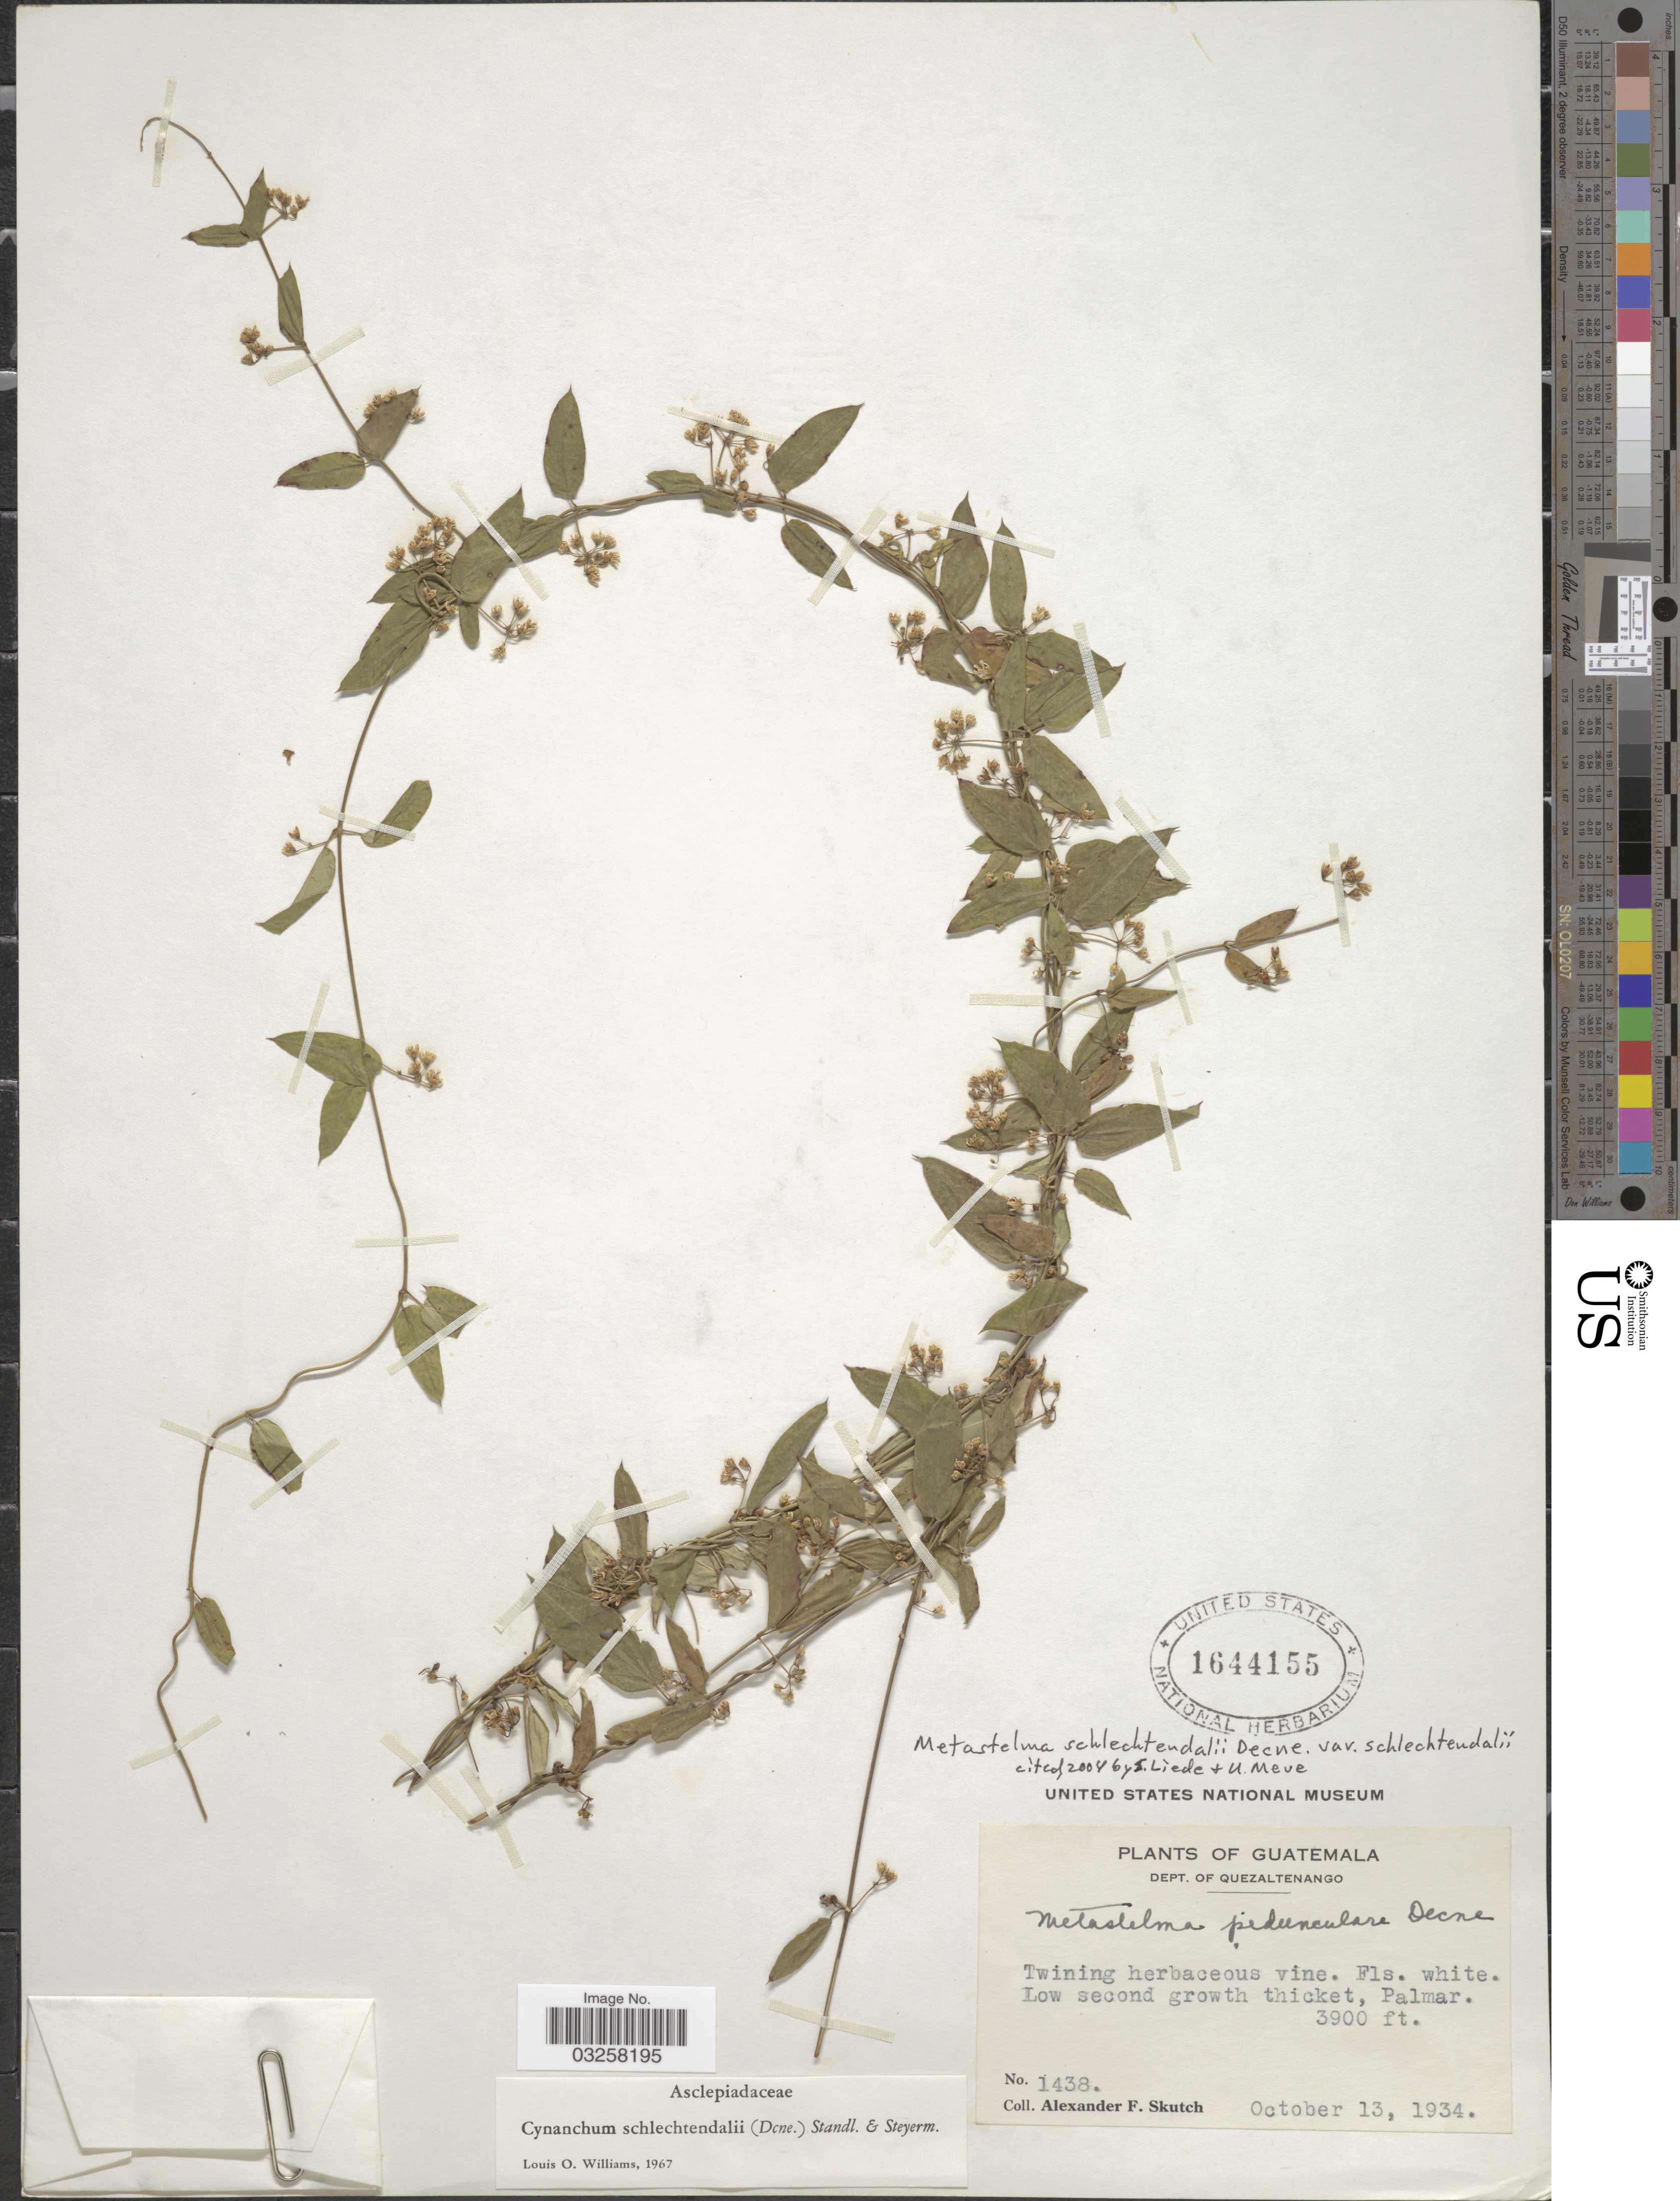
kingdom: Plantae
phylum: Tracheophyta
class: Magnoliopsida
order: Gentianales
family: Apocynaceae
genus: Metastelma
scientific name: Metastelma schlechtendalii var. schlechtendalii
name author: Decne.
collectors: A. F. Skutch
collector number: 1438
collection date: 1934-10-13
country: Guatemala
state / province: Quetzaltenango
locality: Dept. of Quezaltenango, Palmar.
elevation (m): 1189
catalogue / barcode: US 1644155